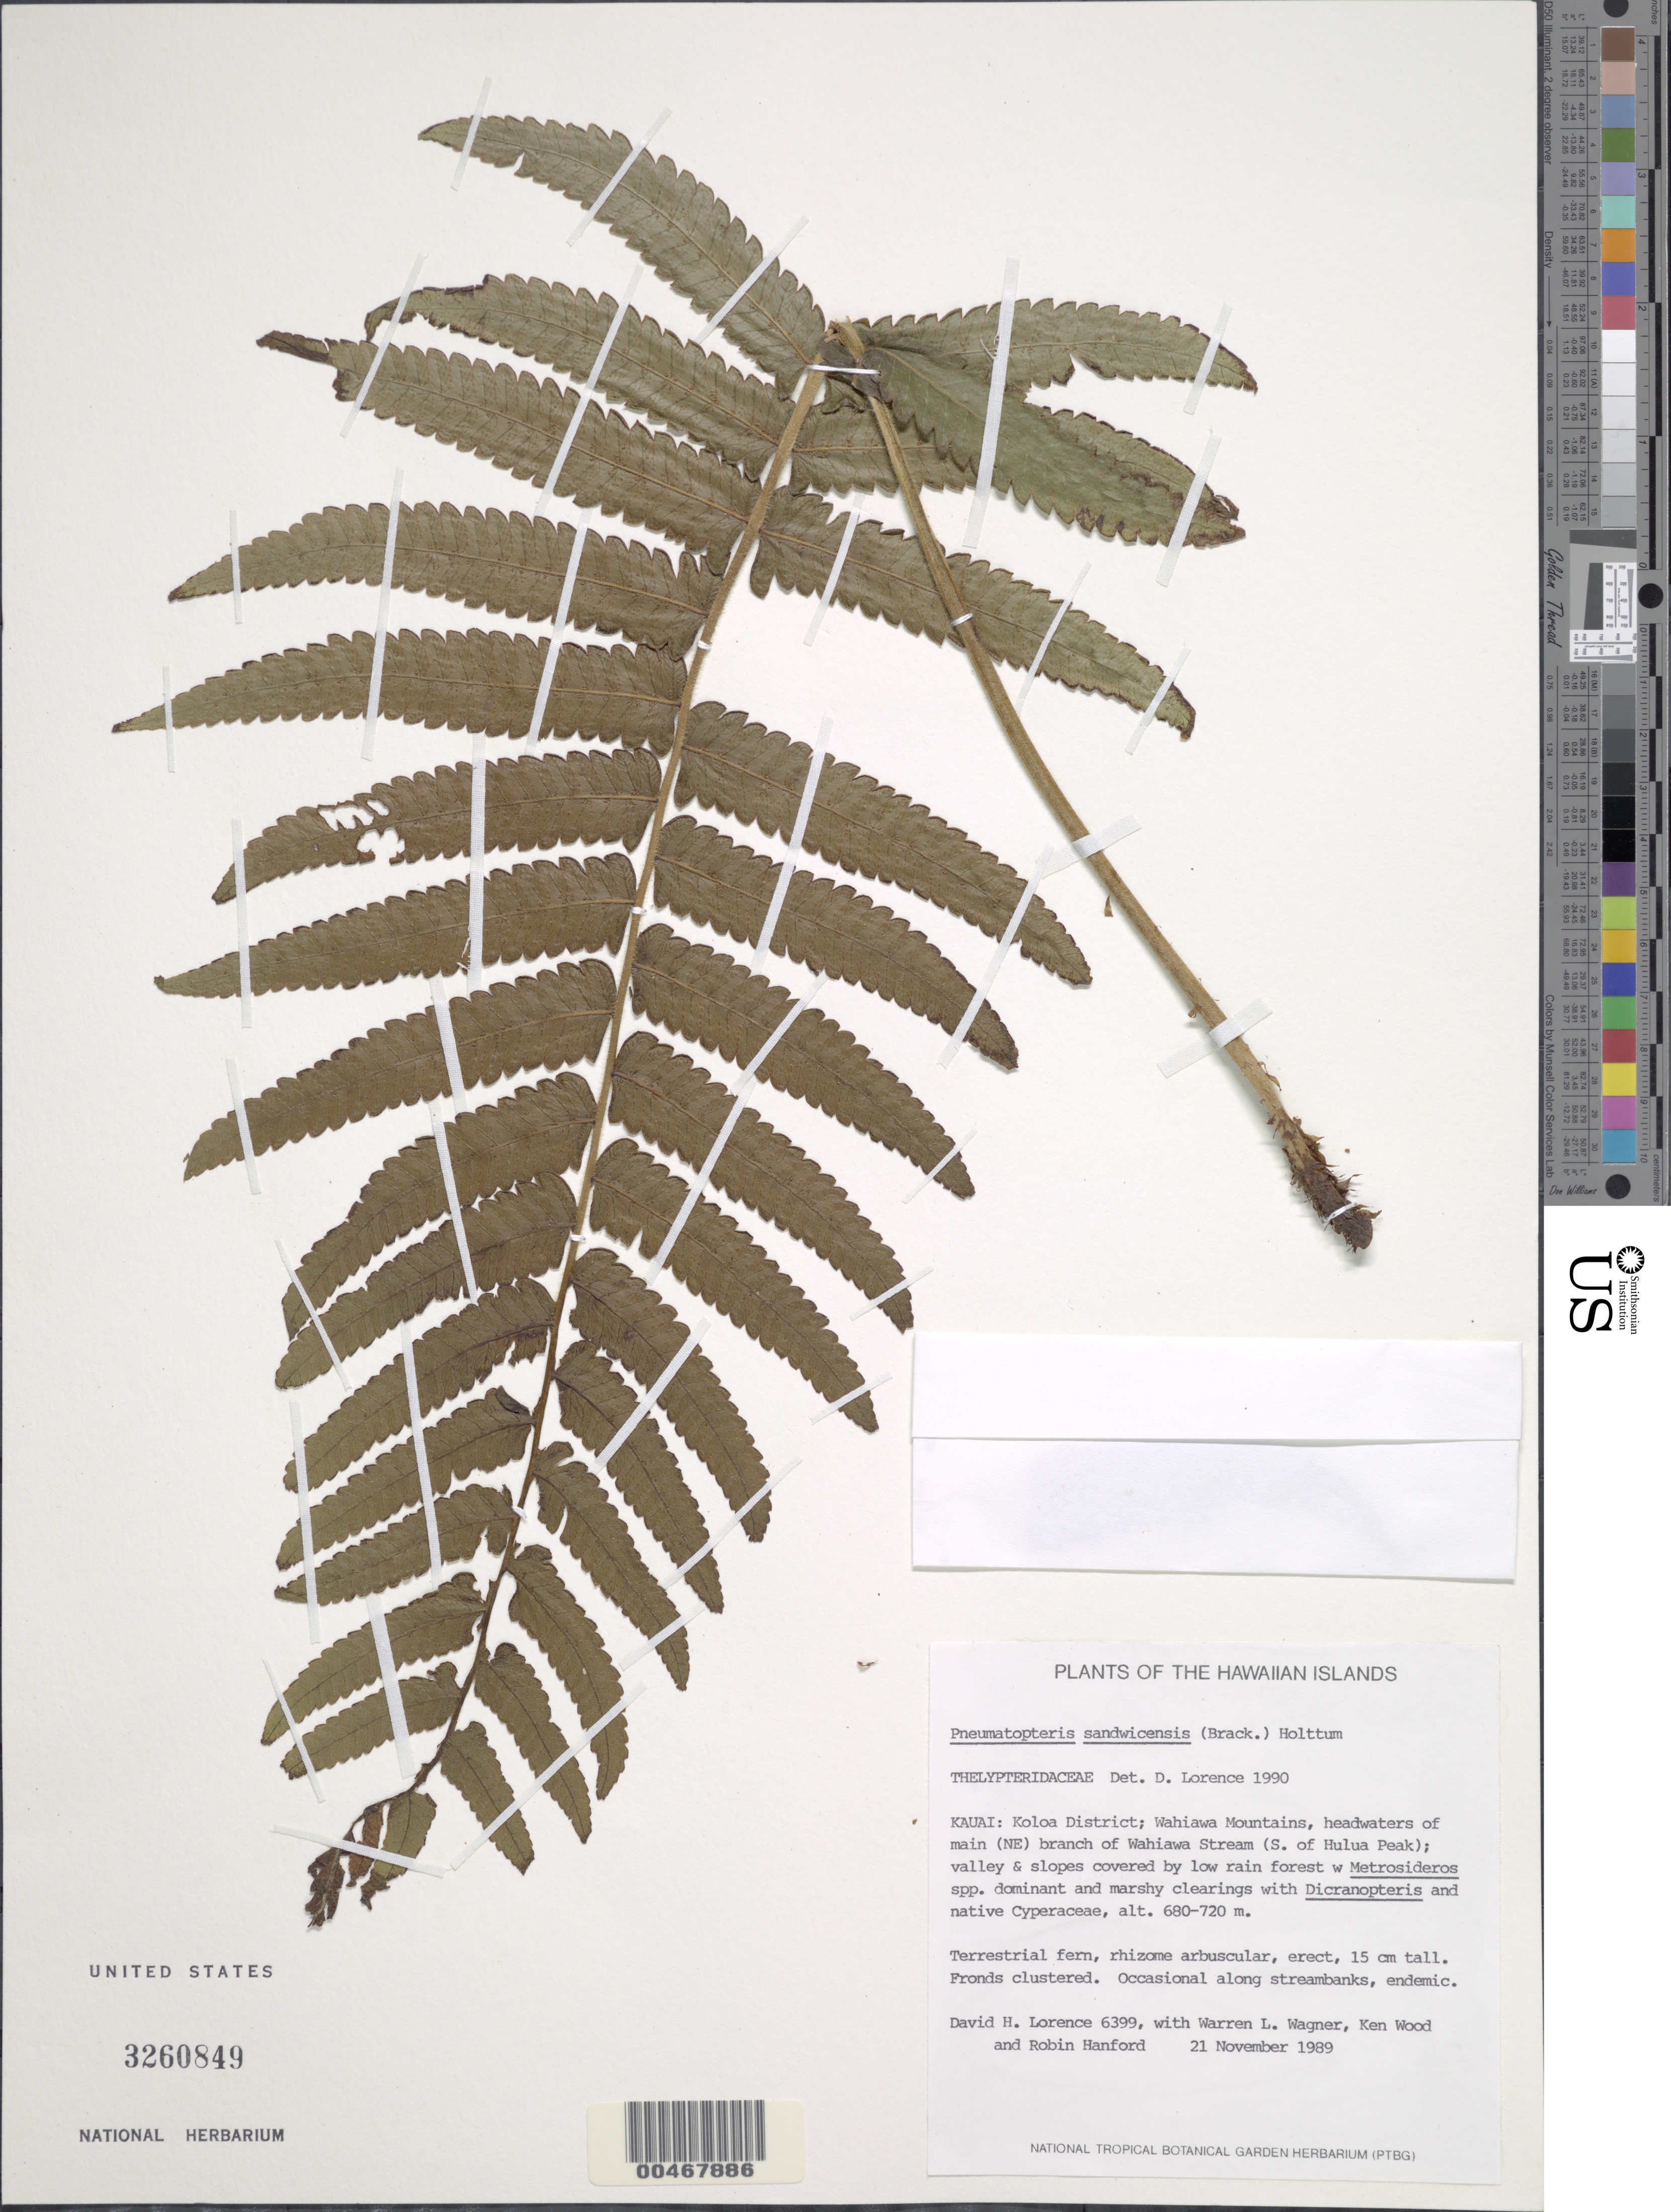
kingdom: Plantae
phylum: Tracheophyta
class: Polypodiopsida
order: Polypodiales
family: Thelypteridaceae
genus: Cyclosorus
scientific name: Cyclosorus sandwicensis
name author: Copel.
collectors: D. Lorence, W. L. Wagner, K. Wood & R. Hanford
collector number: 6399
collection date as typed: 21 Nov 1989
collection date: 1989-11-21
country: United States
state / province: Hawaii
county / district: Kauai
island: Kaua'i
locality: Koloa District, Wahiawa Mts., headwaters of main (NE) branch of Wahiawa Stream (S of Hulua Peak)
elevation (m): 680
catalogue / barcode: US 3260849